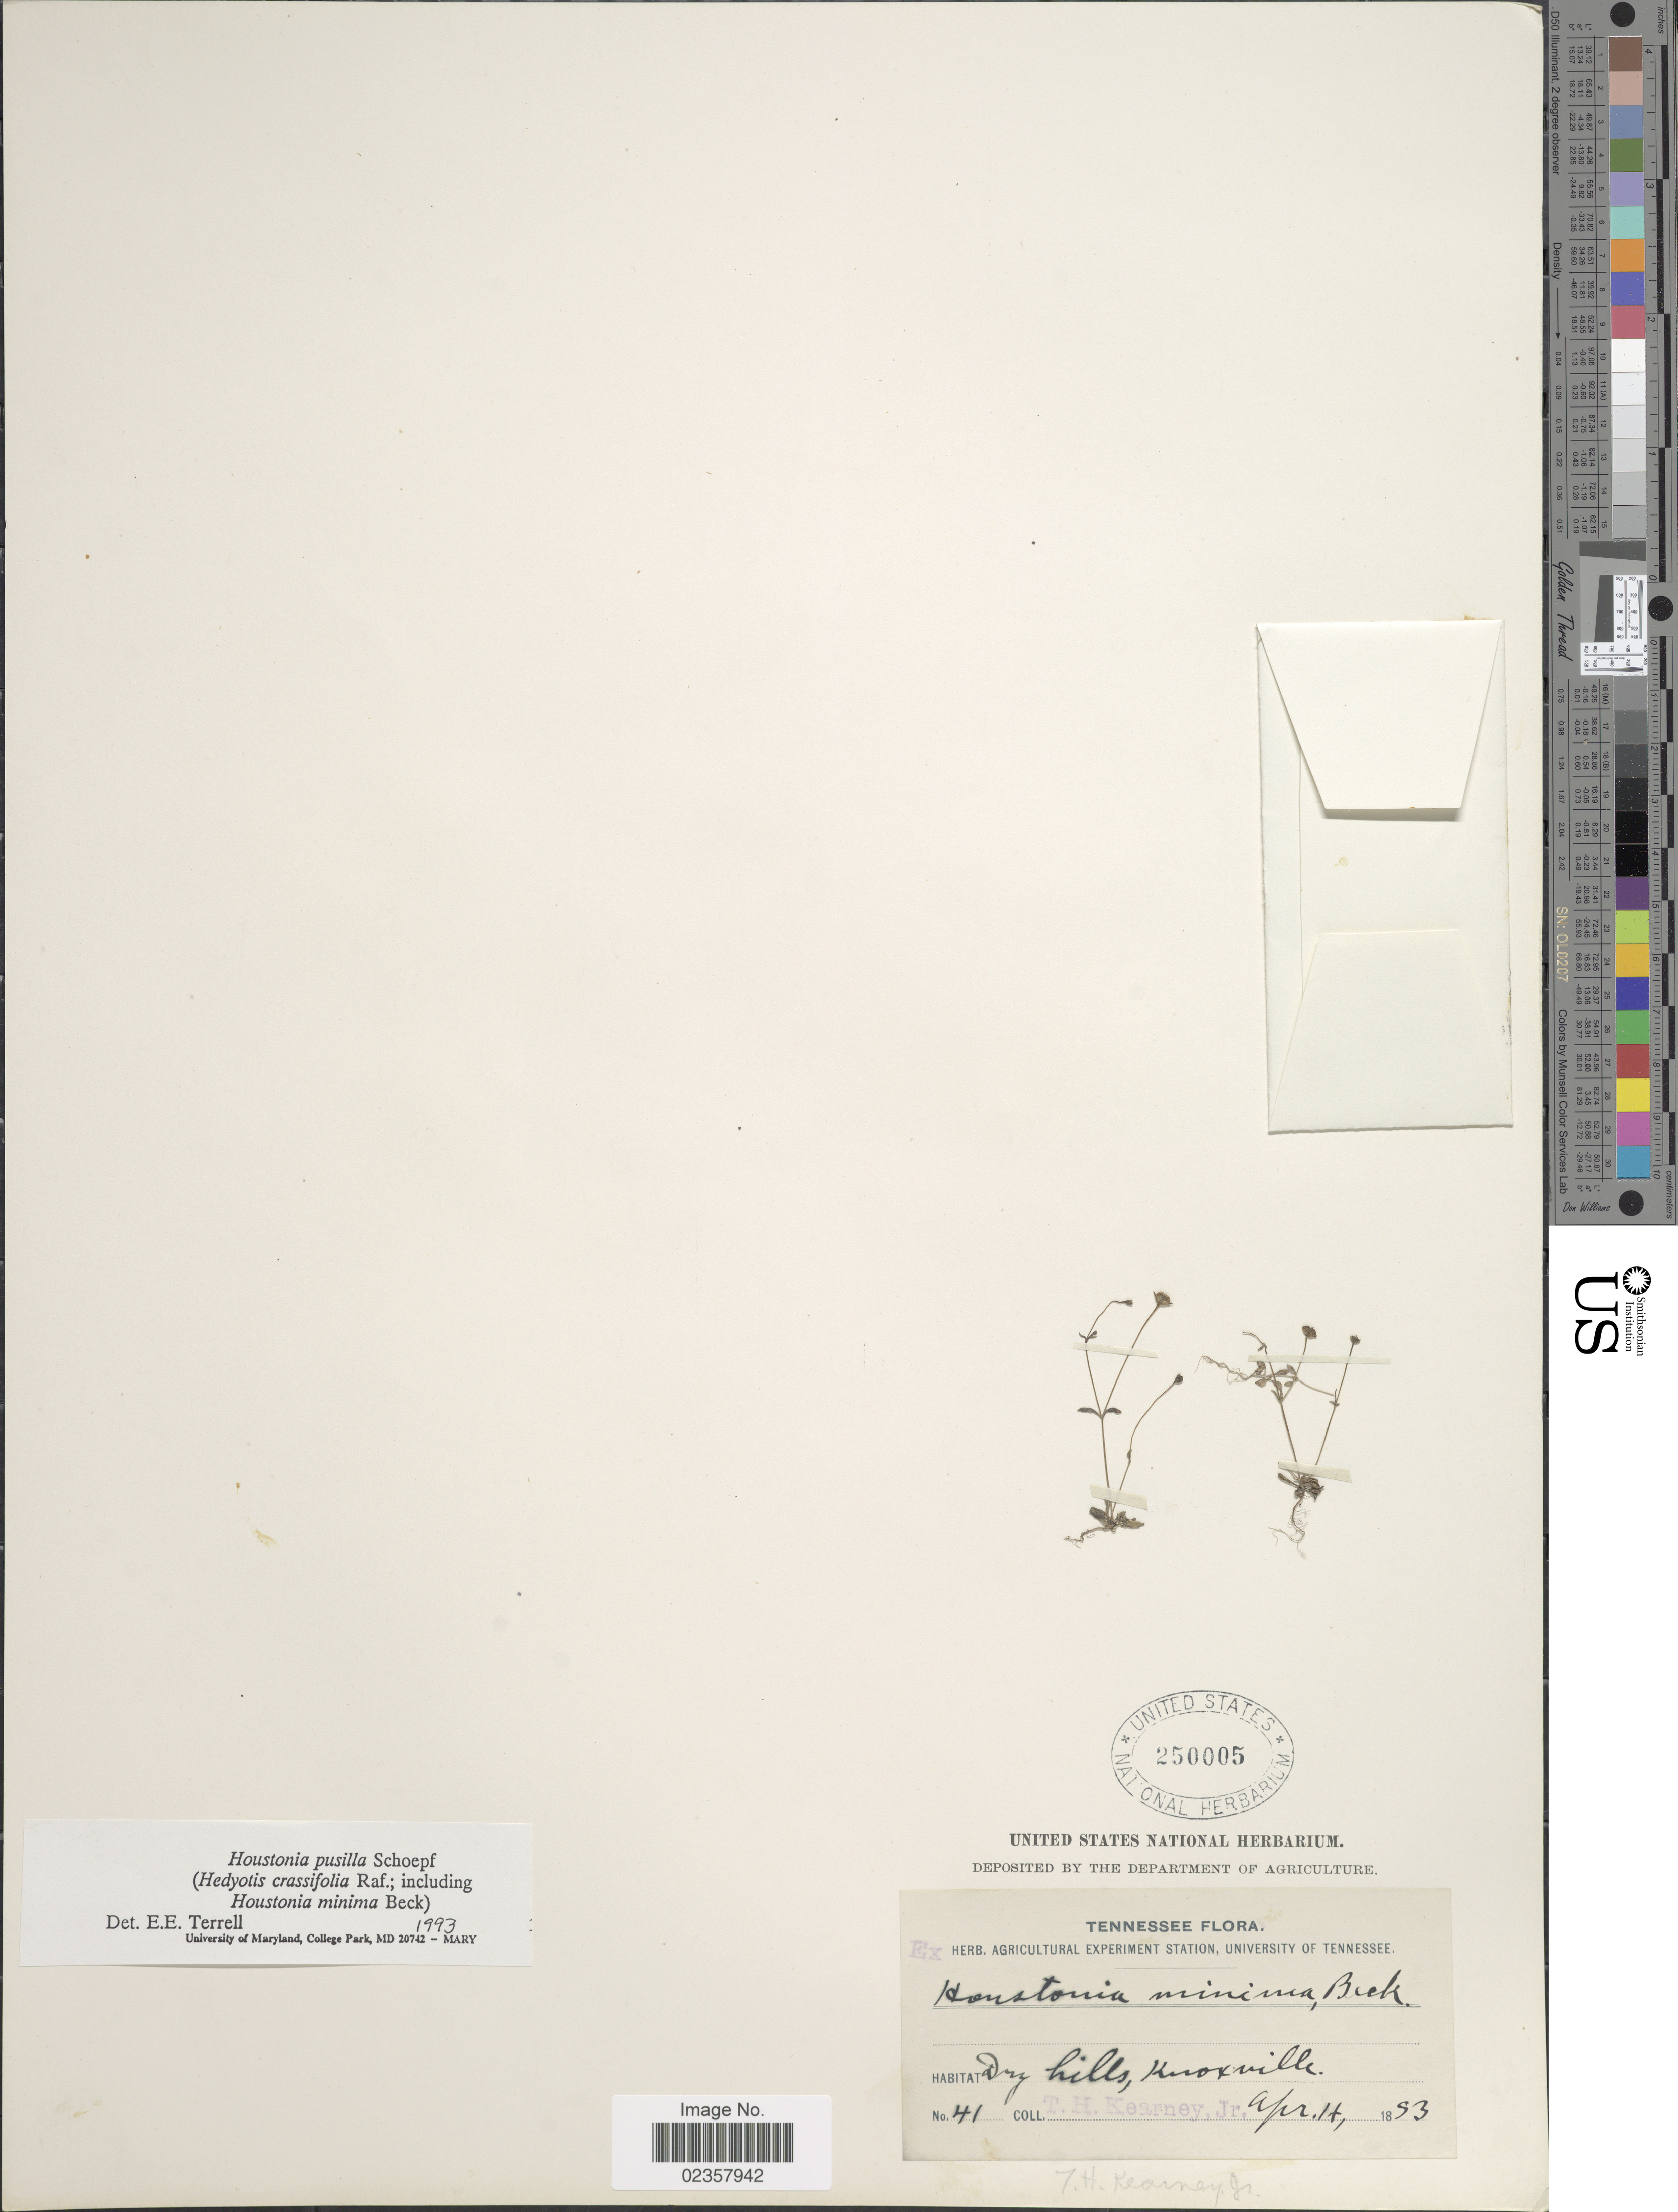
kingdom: Plantae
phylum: Tracheophyta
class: Magnoliopsida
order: Gentianales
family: Rubiaceae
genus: Houstonia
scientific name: Houstonia pusilla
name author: Schoepf.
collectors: T. H. Kearney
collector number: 41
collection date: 1893-04-14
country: United States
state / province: Tennessee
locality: Dry hills, Knoxville.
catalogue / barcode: US 250005